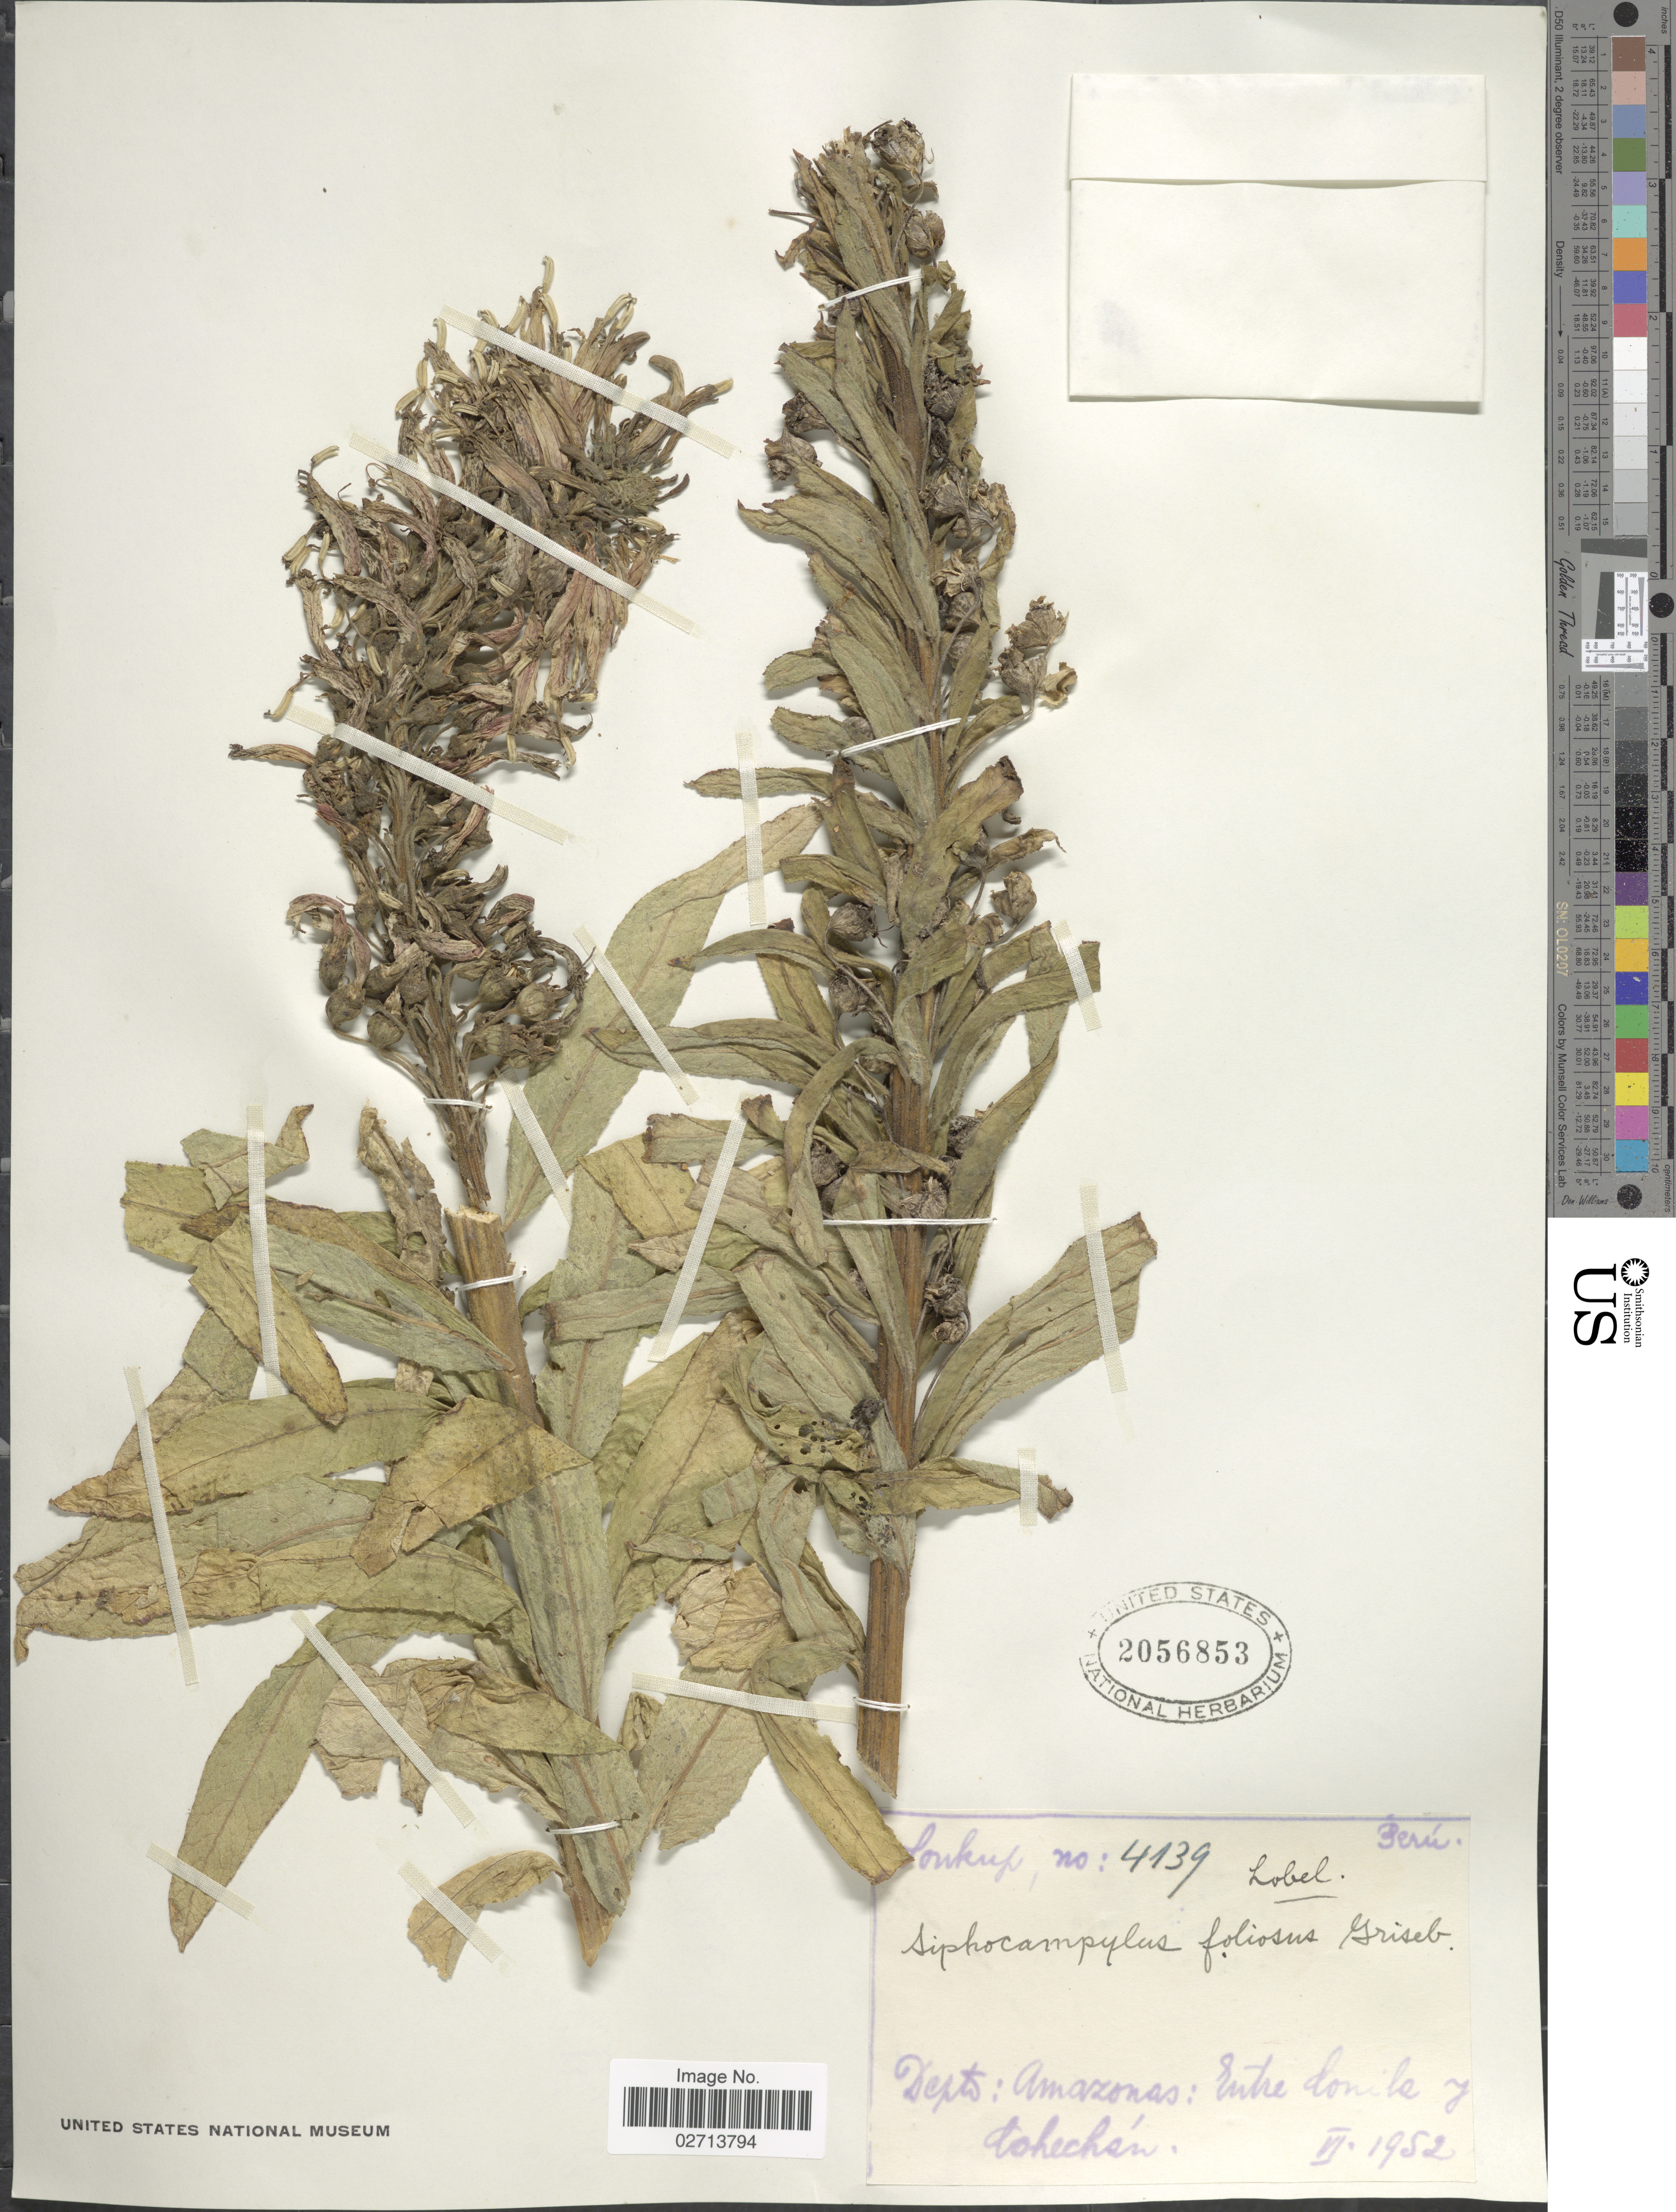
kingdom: Plantae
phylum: Tracheophyta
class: Magnoliopsida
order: Asterales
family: Campanulaceae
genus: Siphocampylus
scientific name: Siphocampylus foliosus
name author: Griseb.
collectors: J. J. Soukup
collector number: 4139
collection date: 1952-06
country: Peru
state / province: Amazonas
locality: Depto: Amazonas: Entre Conila y Cohechán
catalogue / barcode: US 2056853